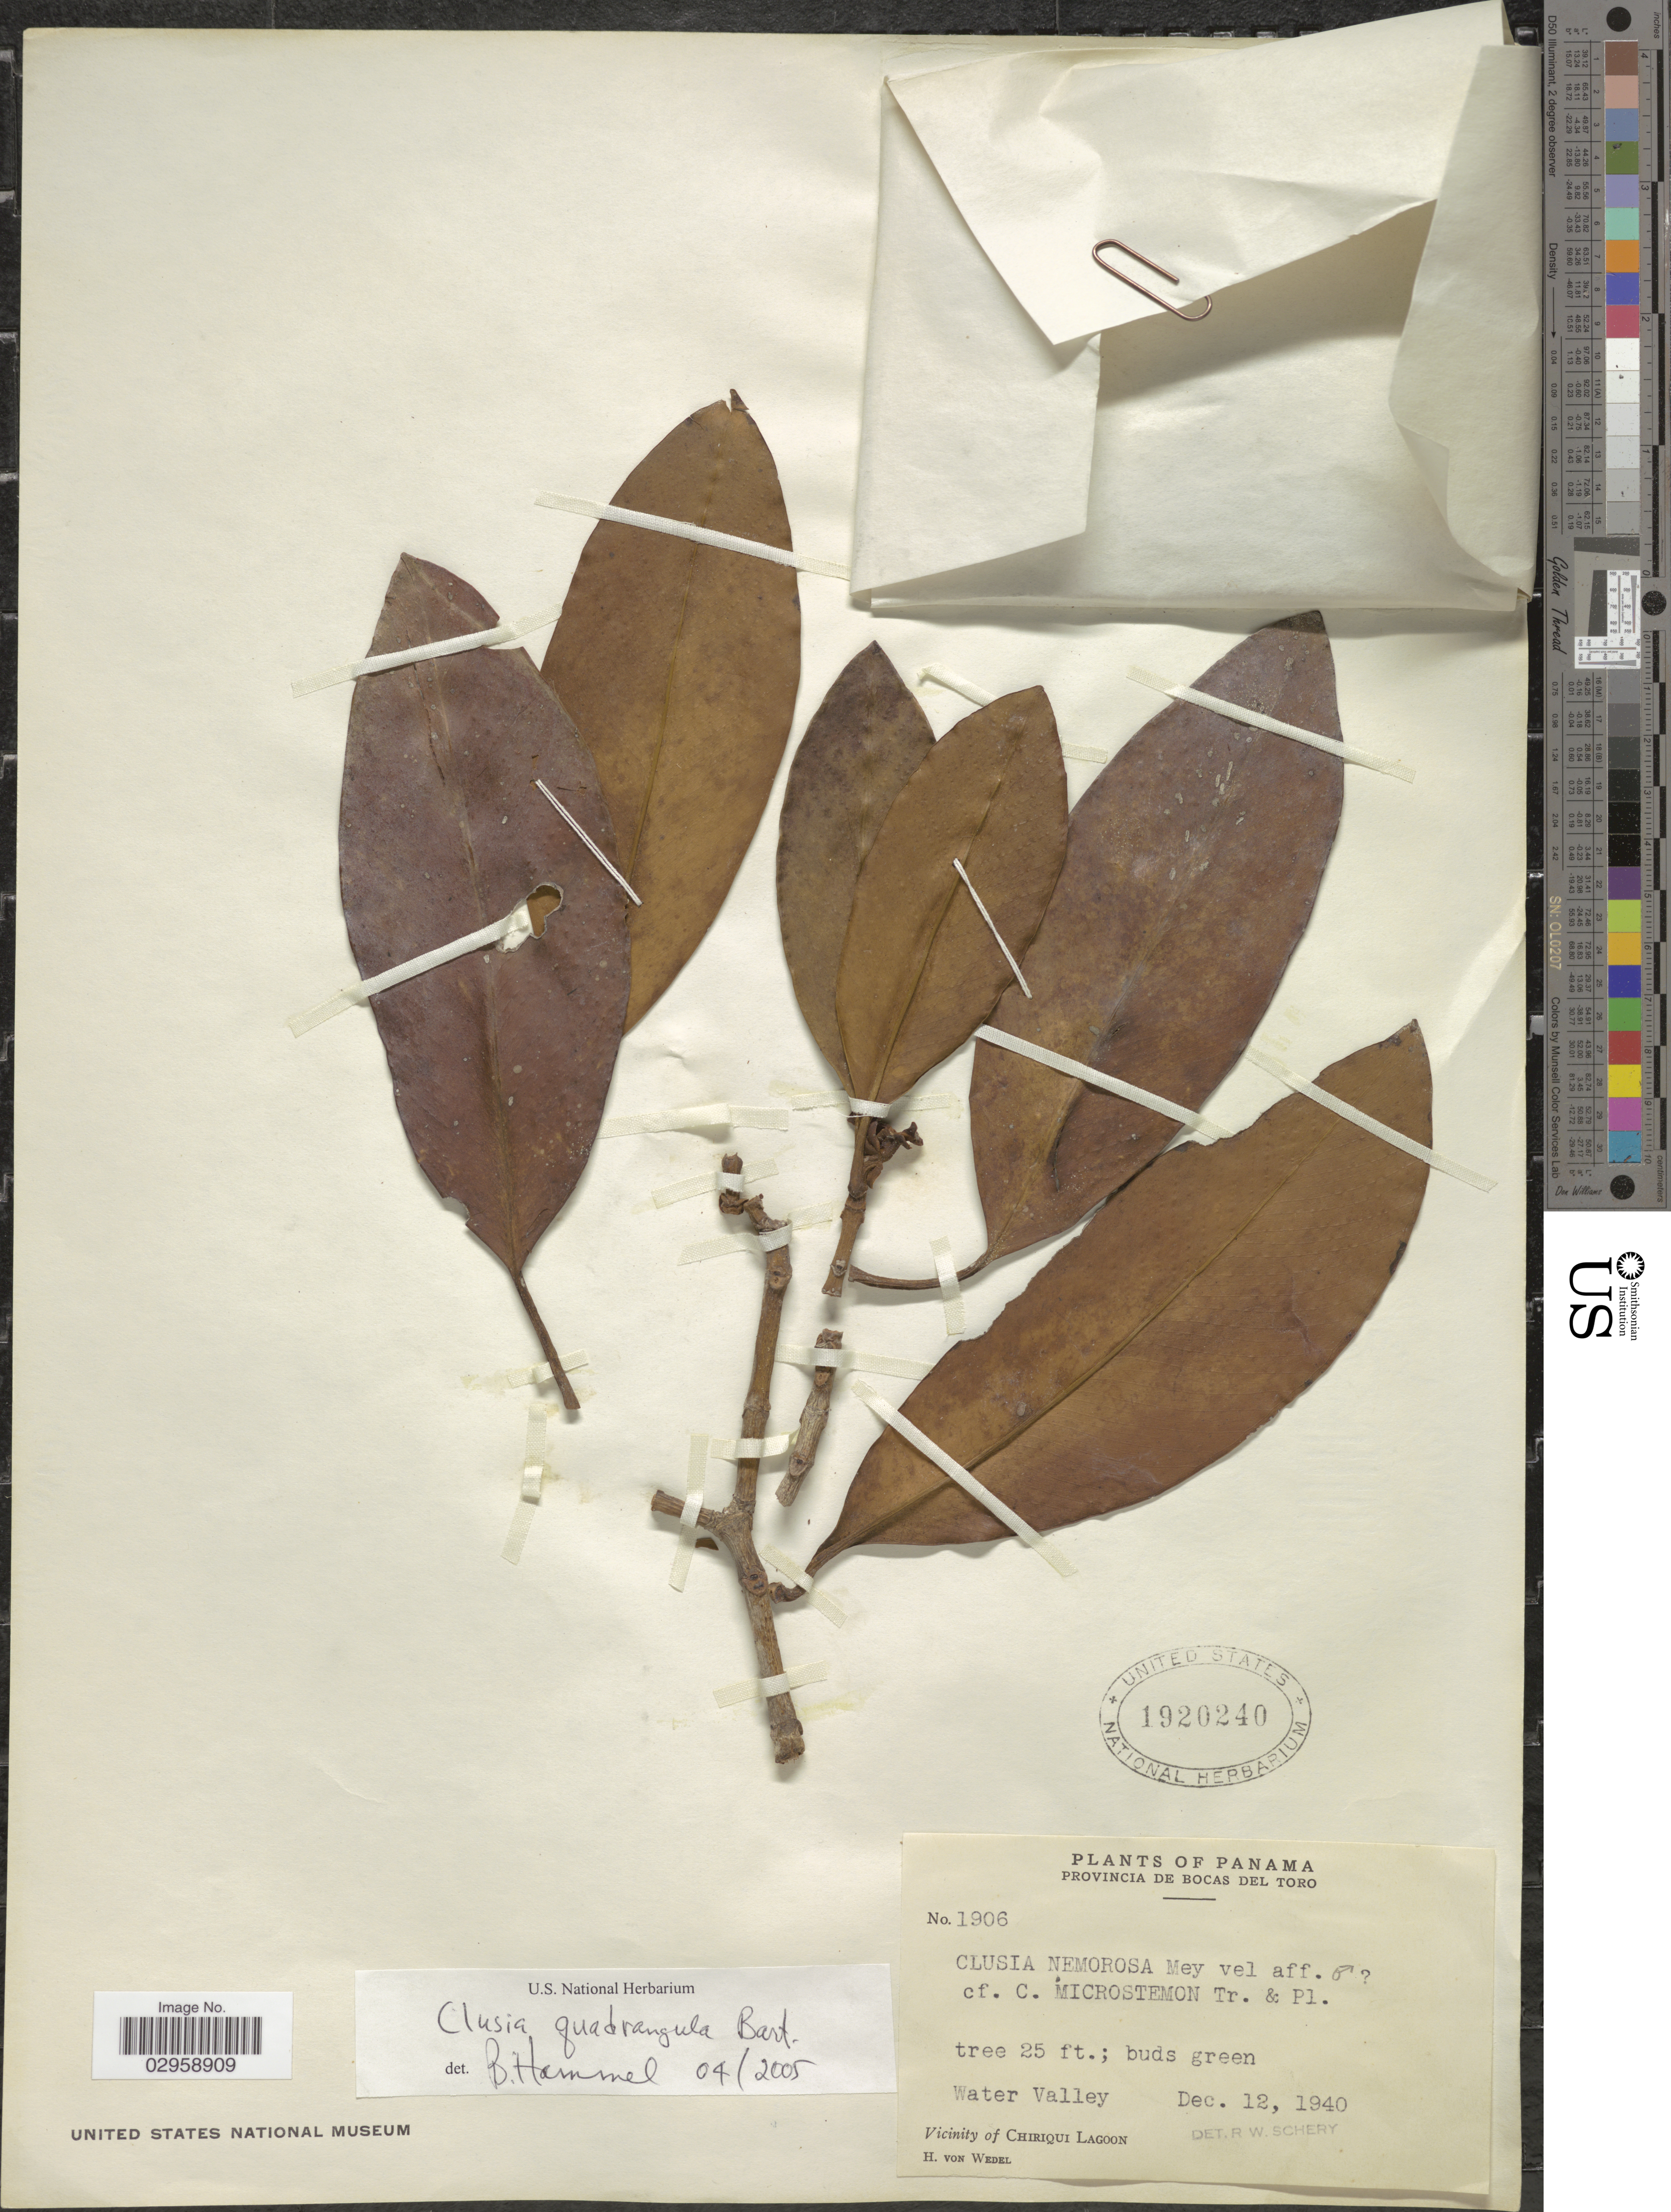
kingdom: Plantae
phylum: Tracheophyta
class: Magnoliopsida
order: Malpighiales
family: Clusiaceae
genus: Clusia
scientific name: Clusia quadrangula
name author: Bartlett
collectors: H. von Wedel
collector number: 1906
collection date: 1940-12-12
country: Panama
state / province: Bocas del Toro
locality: Water Valley.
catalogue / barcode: US 1920240